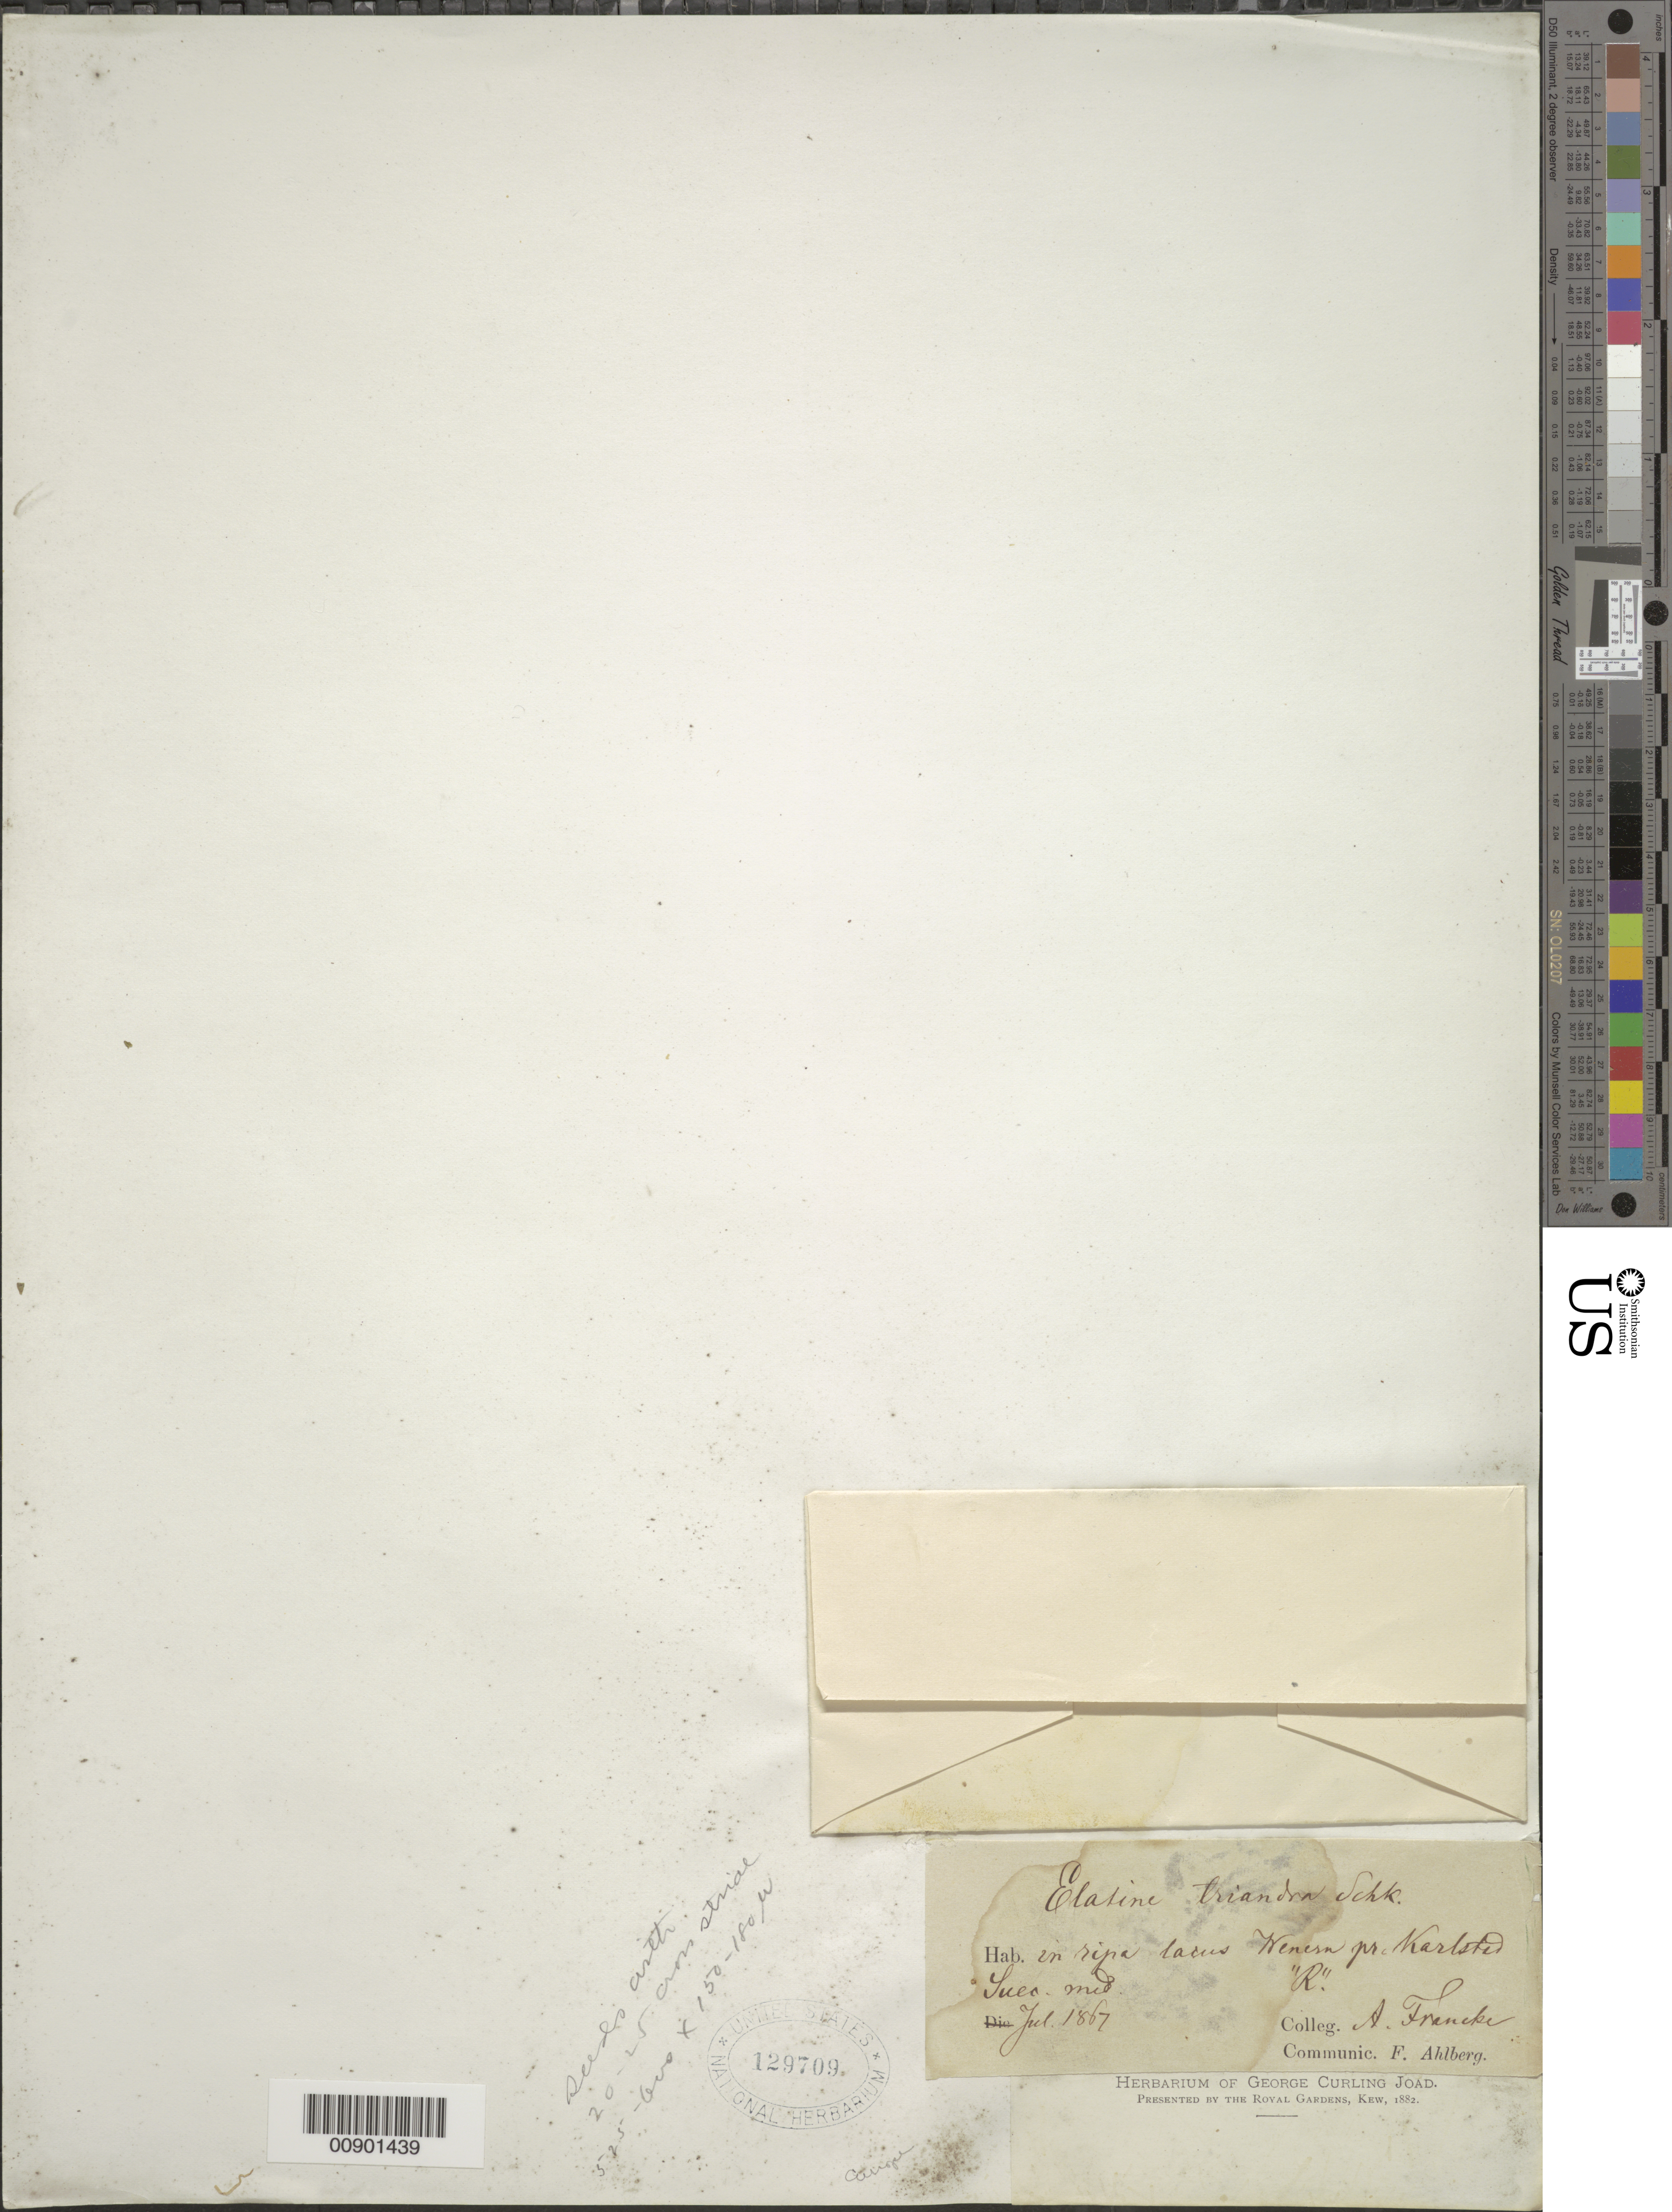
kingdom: Plantae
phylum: Tracheophyta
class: Magnoliopsida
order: Malpighiales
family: Elatinaceae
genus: Elatine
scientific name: Elatine triandra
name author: Schkuhr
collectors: A. Francke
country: Sweden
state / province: Varmland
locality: Lake Vanern near Karlstad.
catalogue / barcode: US 129709